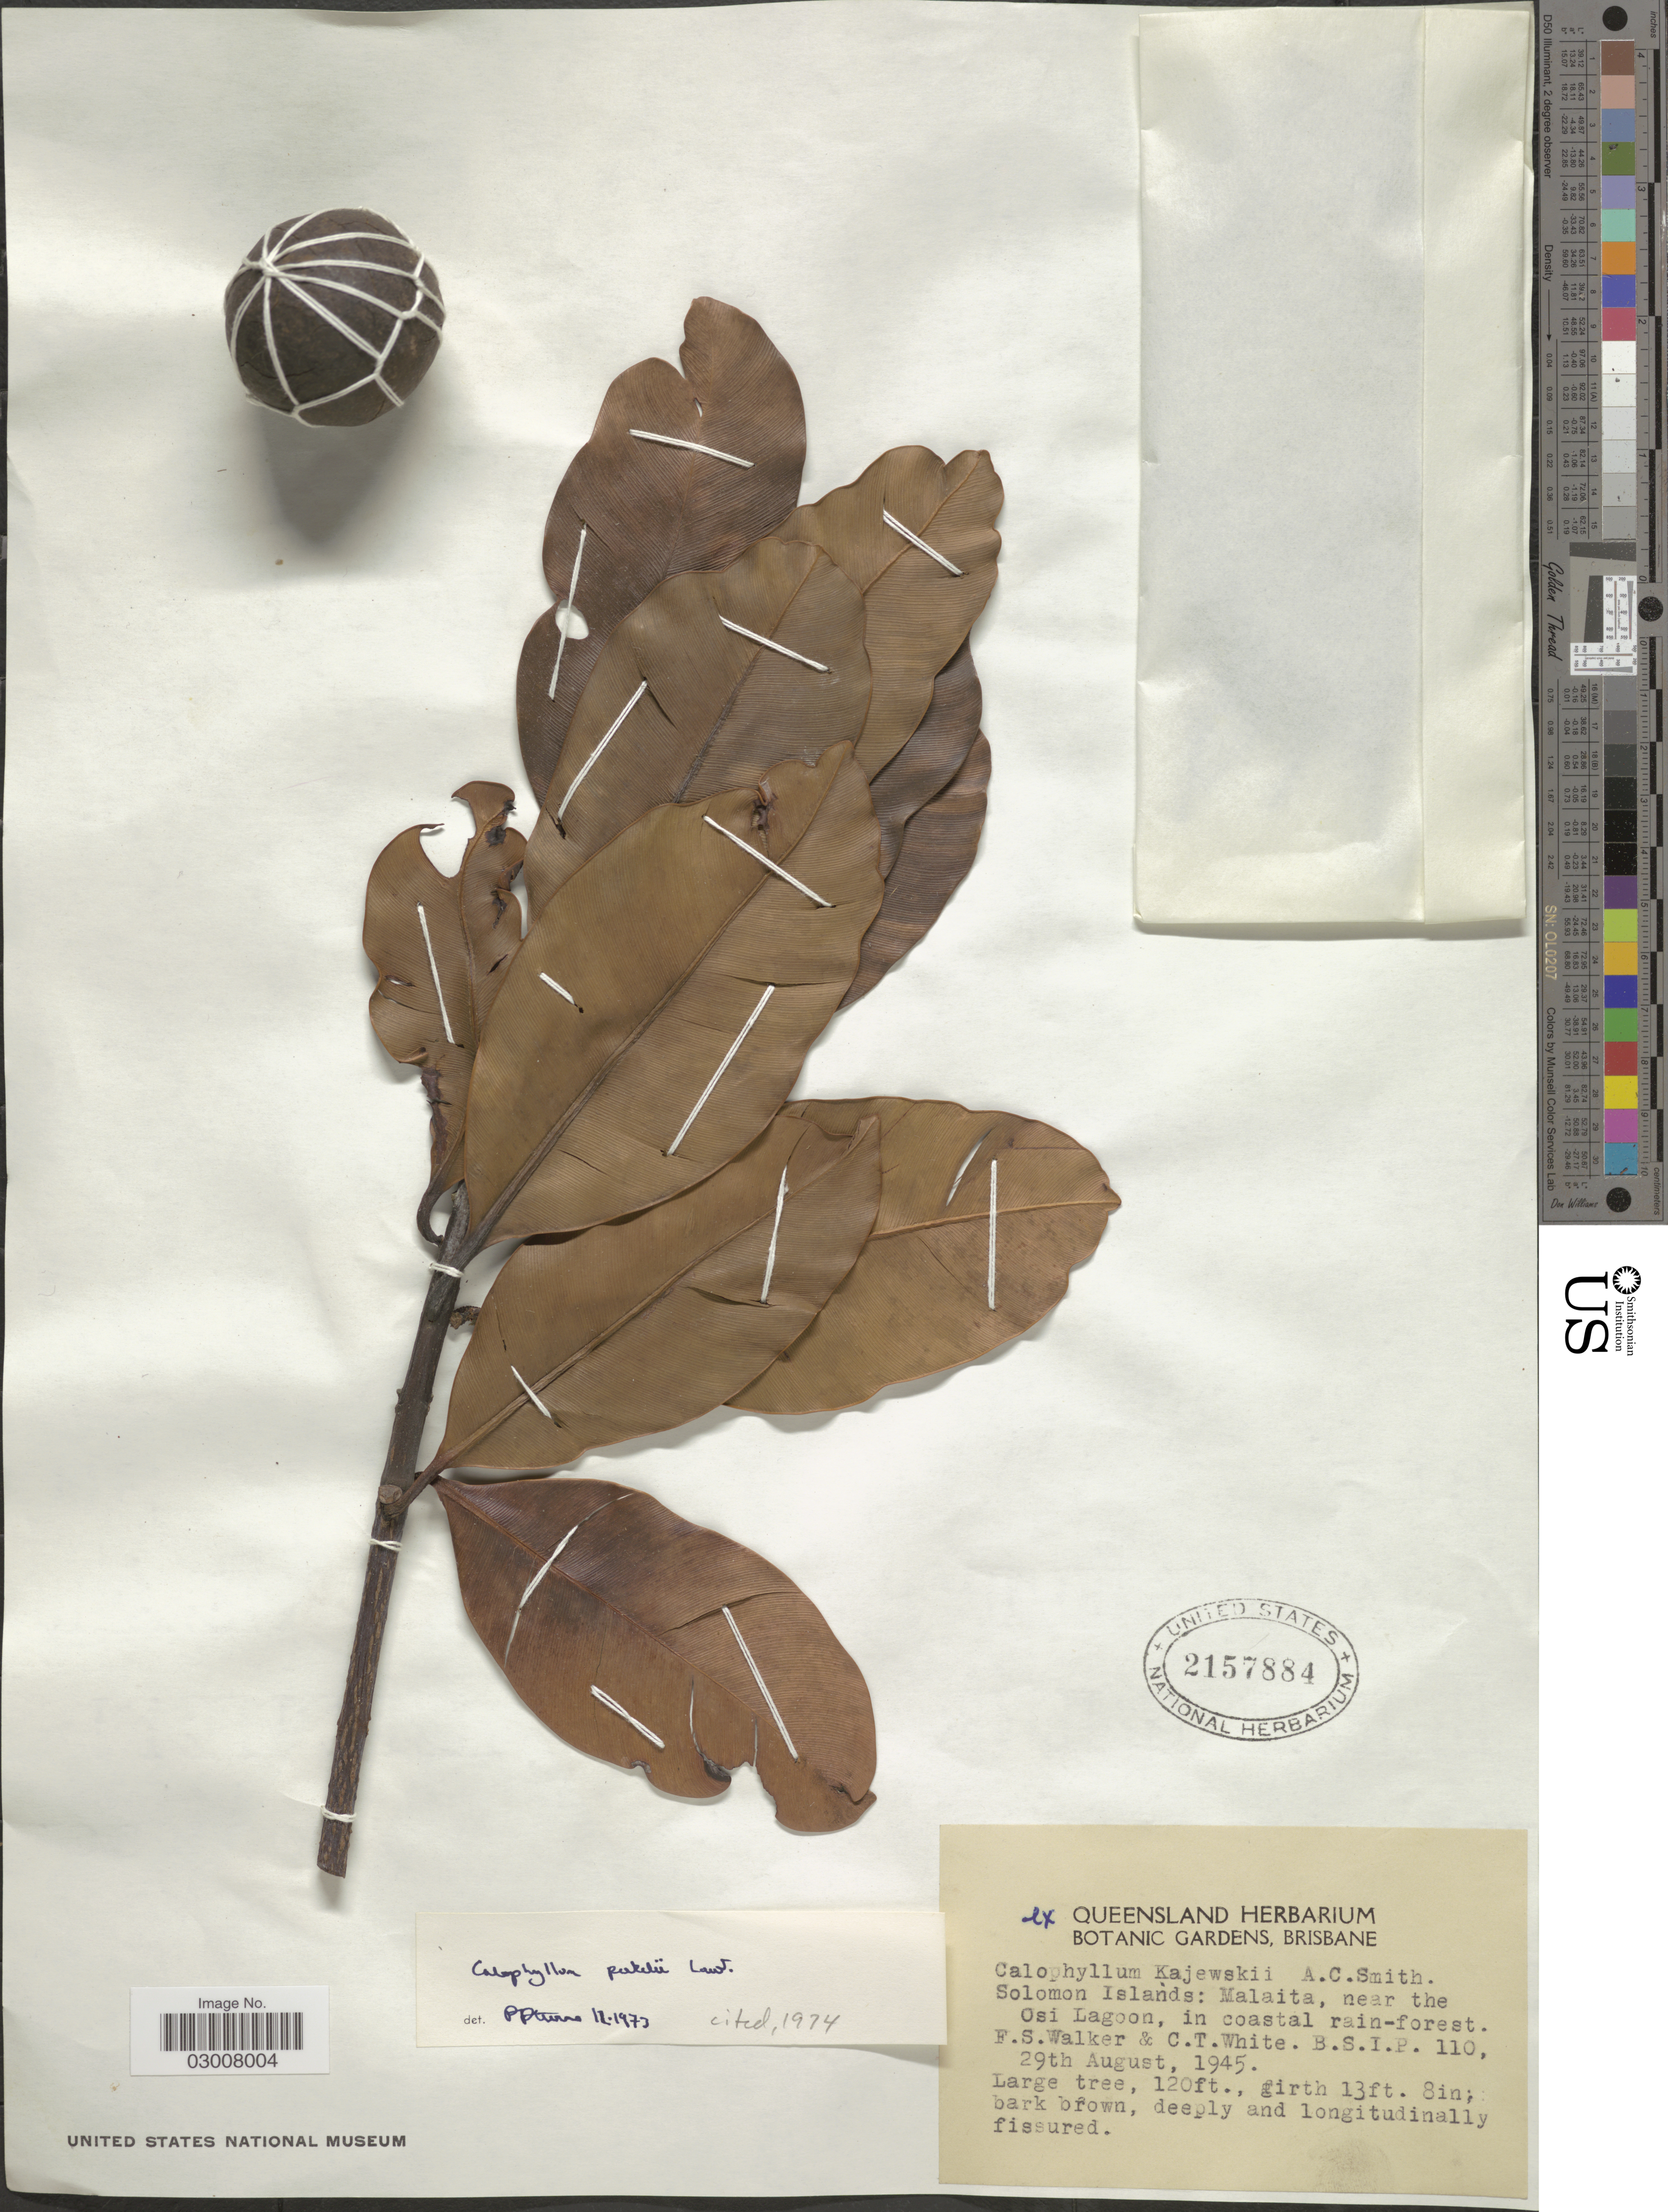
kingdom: Plantae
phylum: Tracheophyta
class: Magnoliopsida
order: Malpighiales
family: Calophyllaceae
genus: Calophyllum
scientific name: Calophyllum peekelii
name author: Lauterb.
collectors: F. Walker & C. T. White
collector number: B.S.I.P.110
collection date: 1945-08-29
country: Solomon Islands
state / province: Solomon Islands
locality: Malaita, near the Osi Lagoon, in coastal rain-forest.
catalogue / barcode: US 2157884